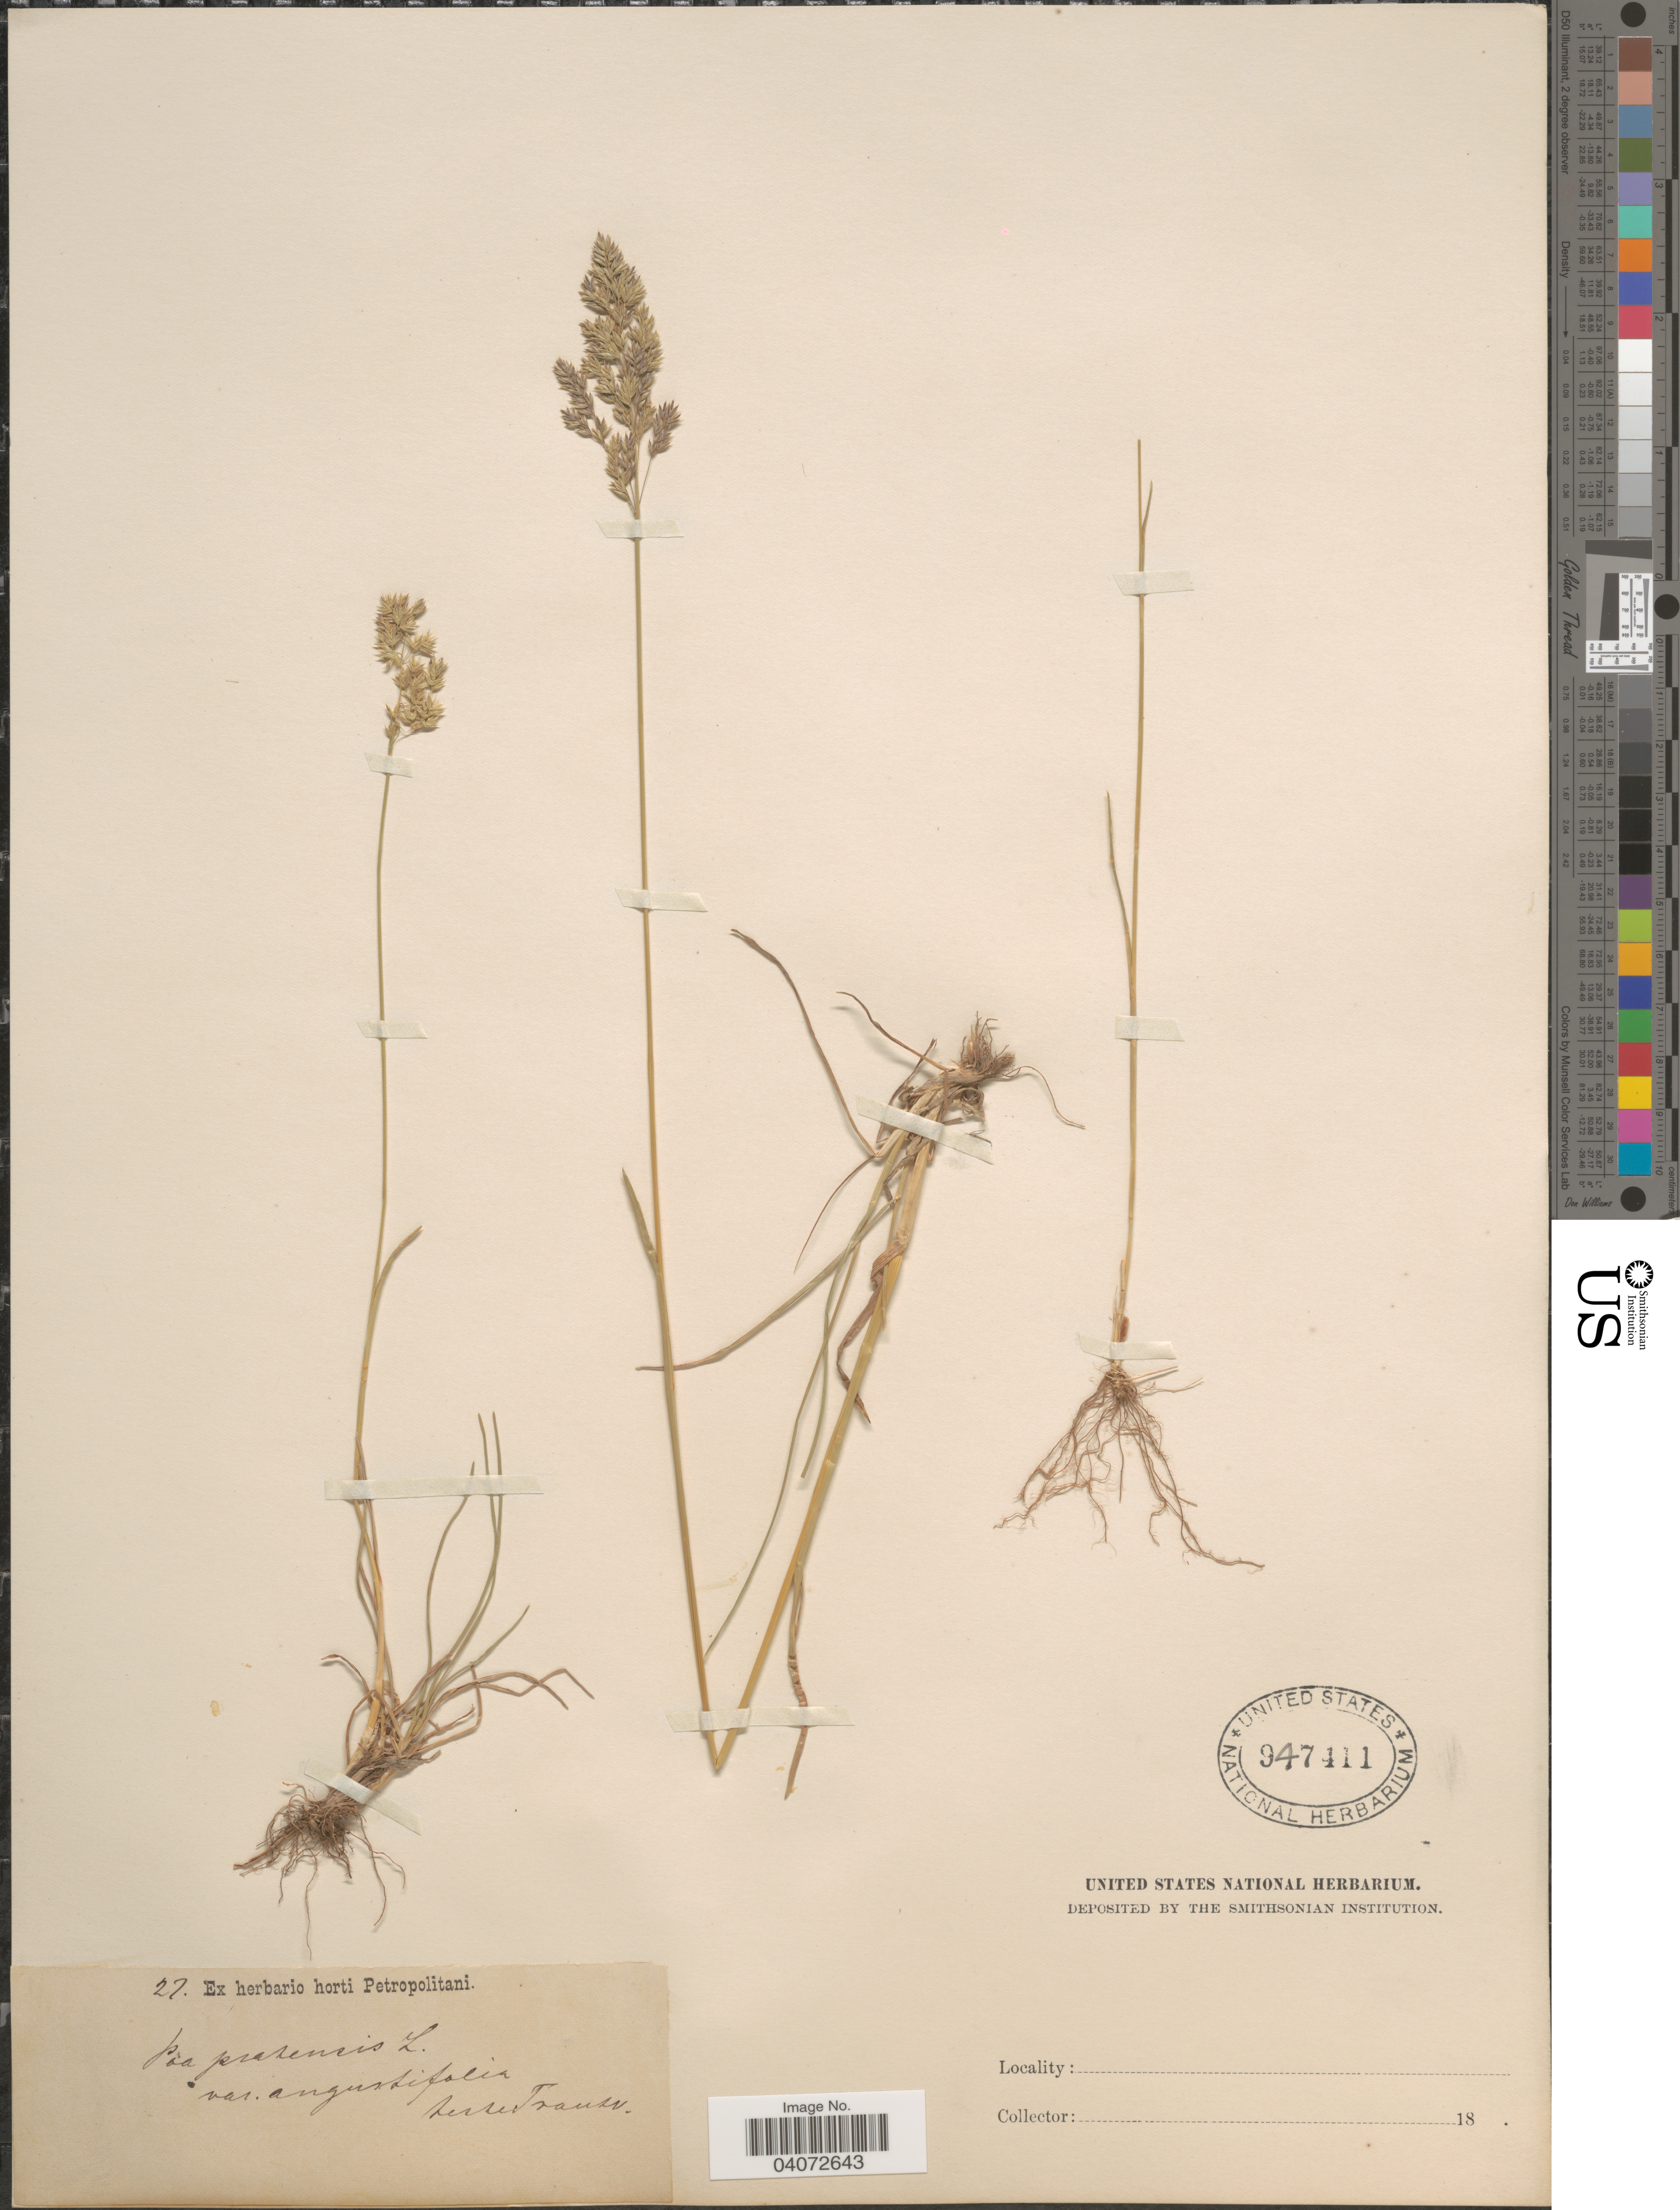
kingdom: Plantae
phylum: Tracheophyta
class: Liliopsida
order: Poales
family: Poaceae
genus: Poa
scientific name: Poa pratensis subsp. angustifolia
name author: (L.) Lej.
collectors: ex Herb. Horti Bot. Petropolitani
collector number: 27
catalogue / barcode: US 947411